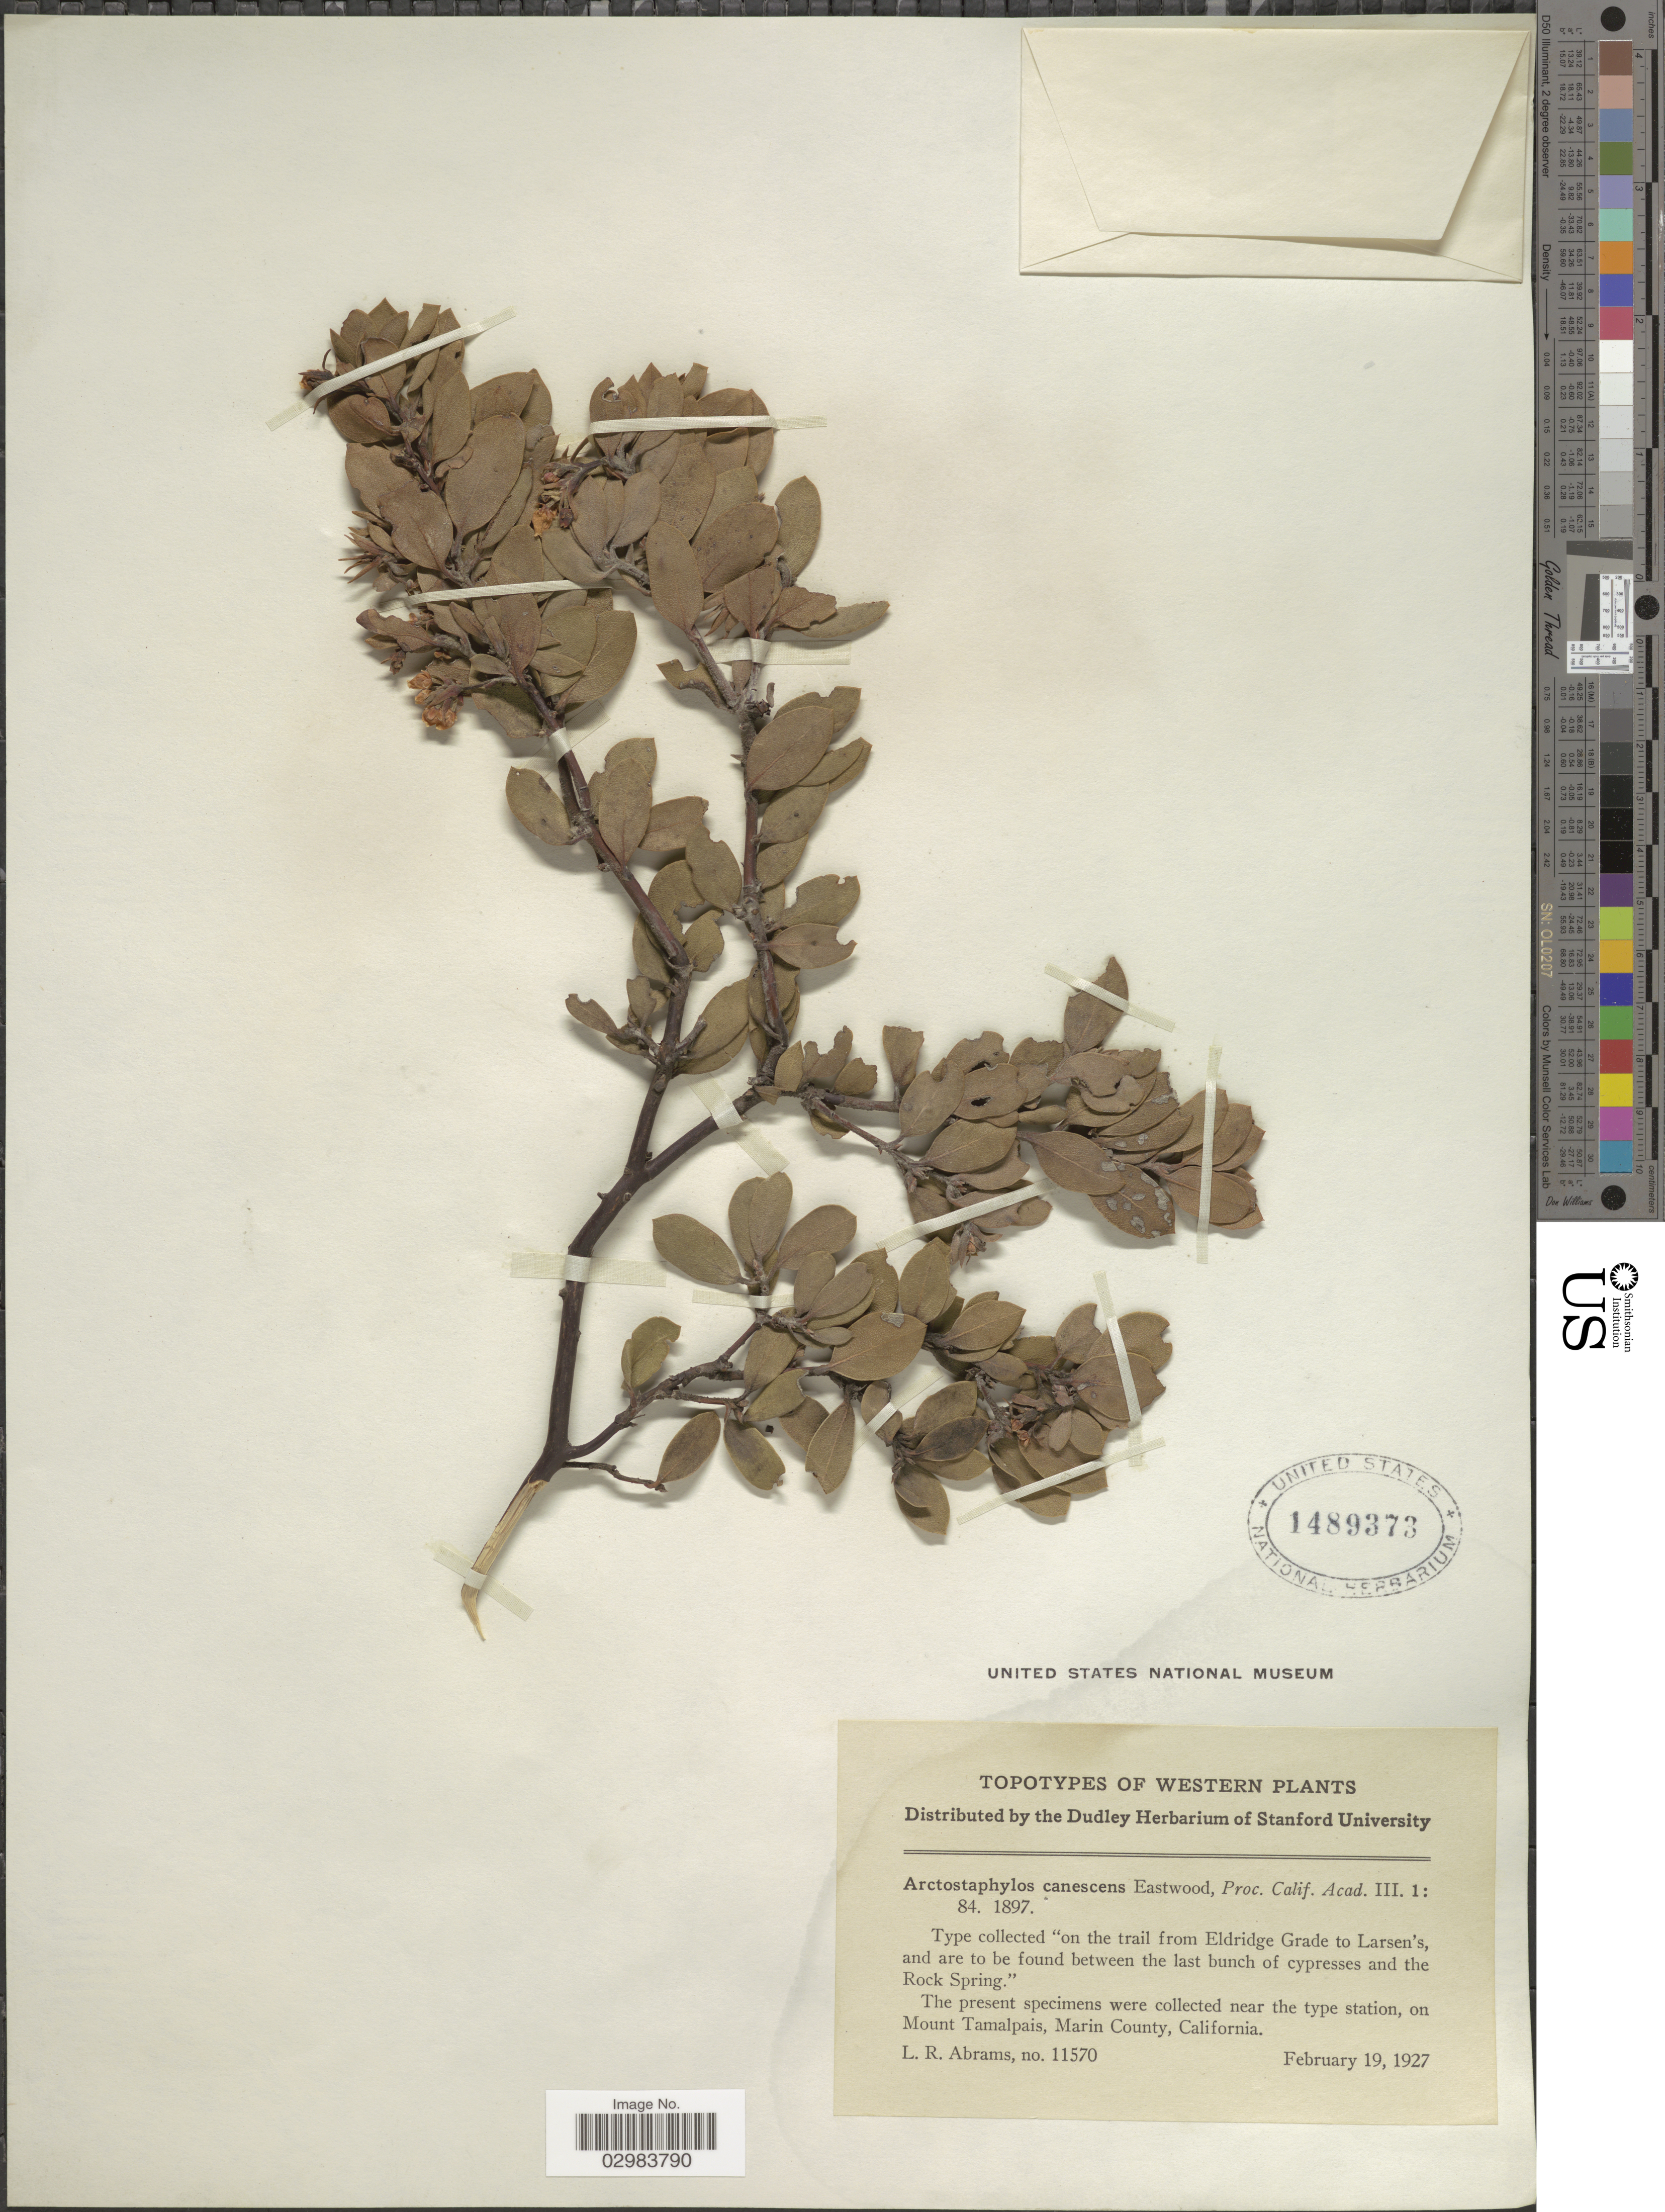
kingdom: Plantae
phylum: Tracheophyta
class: Magnoliopsida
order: Ericales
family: Ericaceae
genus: Arctostaphylos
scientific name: Arctostaphylos canescens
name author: Eastw.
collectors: L. Abrams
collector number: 11570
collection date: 1927-02-19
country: United States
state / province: California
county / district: Marin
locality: On the trail from Eldridge Grade to Larsen's, and are to be found between the last bunch of cypresses and the Rock Springs. [unsure placement] On Mount Tamalpais, Marin County.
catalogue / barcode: US 1489373